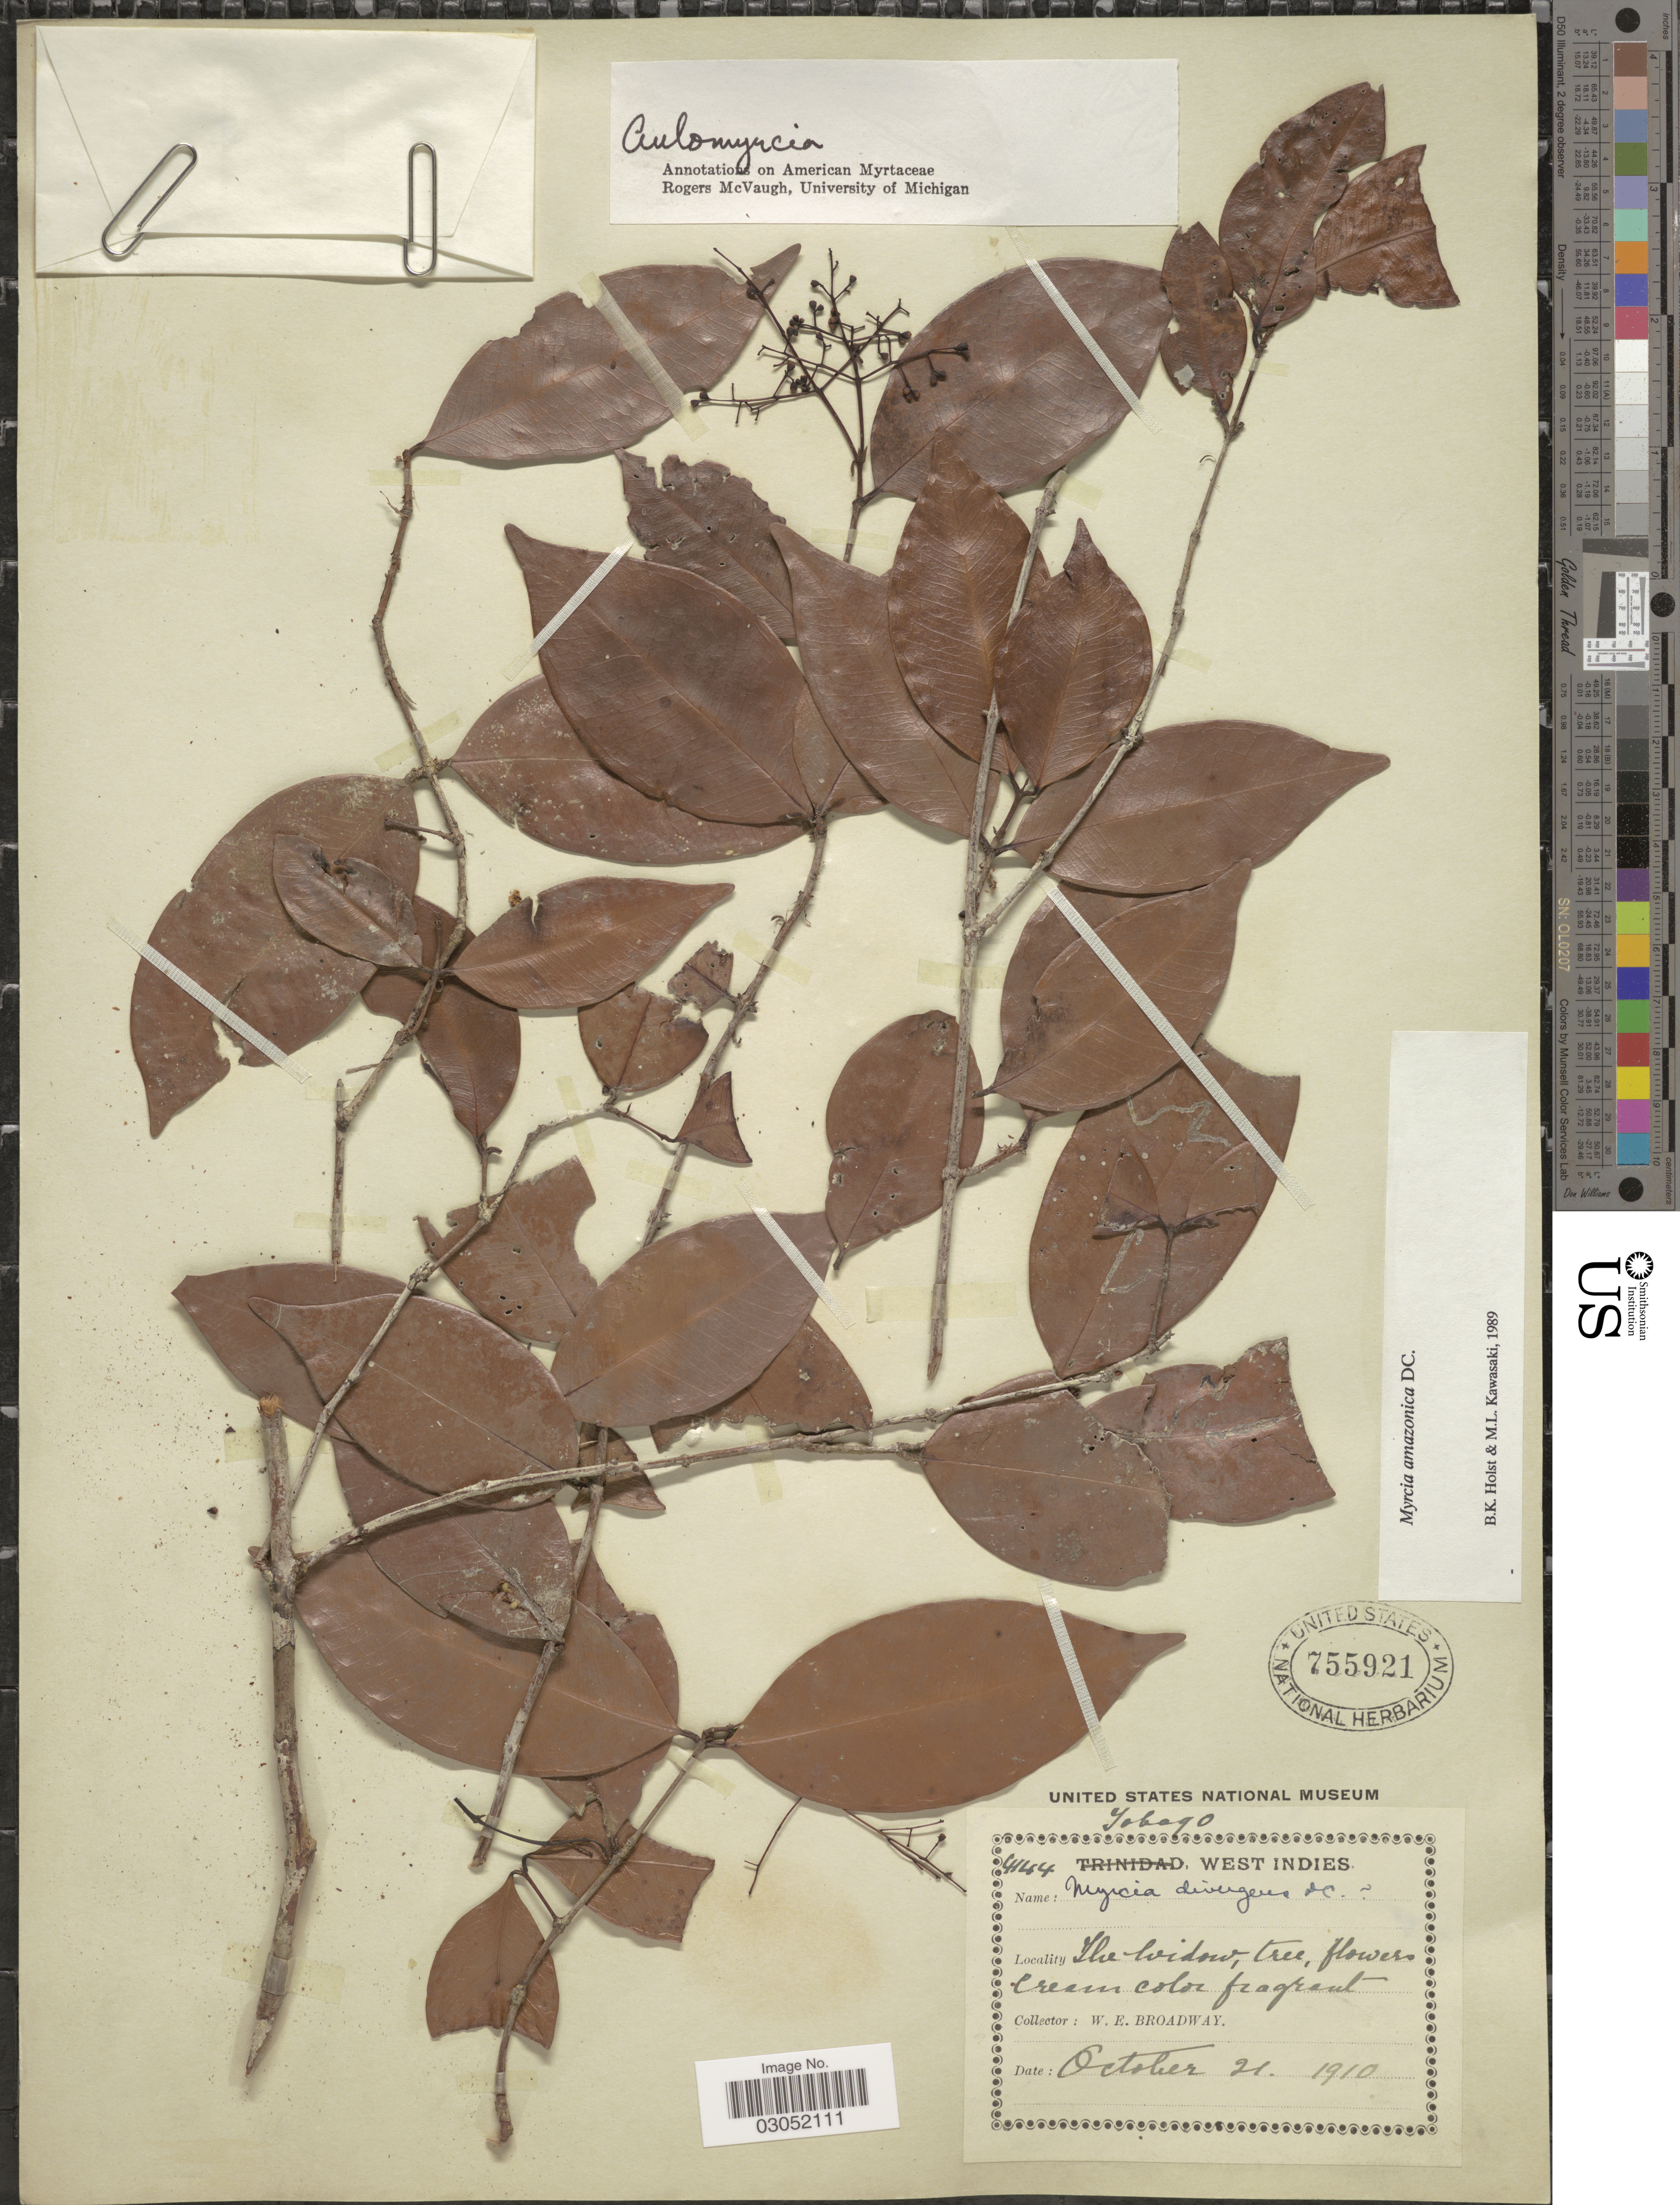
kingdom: Plantae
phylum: Tracheophyta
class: Magnoliopsida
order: Myrtales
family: Myrtaceae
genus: Myrcia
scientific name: Myrcia amazonica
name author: DC.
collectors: W. E. Broadway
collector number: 4144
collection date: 1910-10-21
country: Trinidad and Tobago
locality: Tobago, West Indies. The Widow.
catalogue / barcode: US 755921